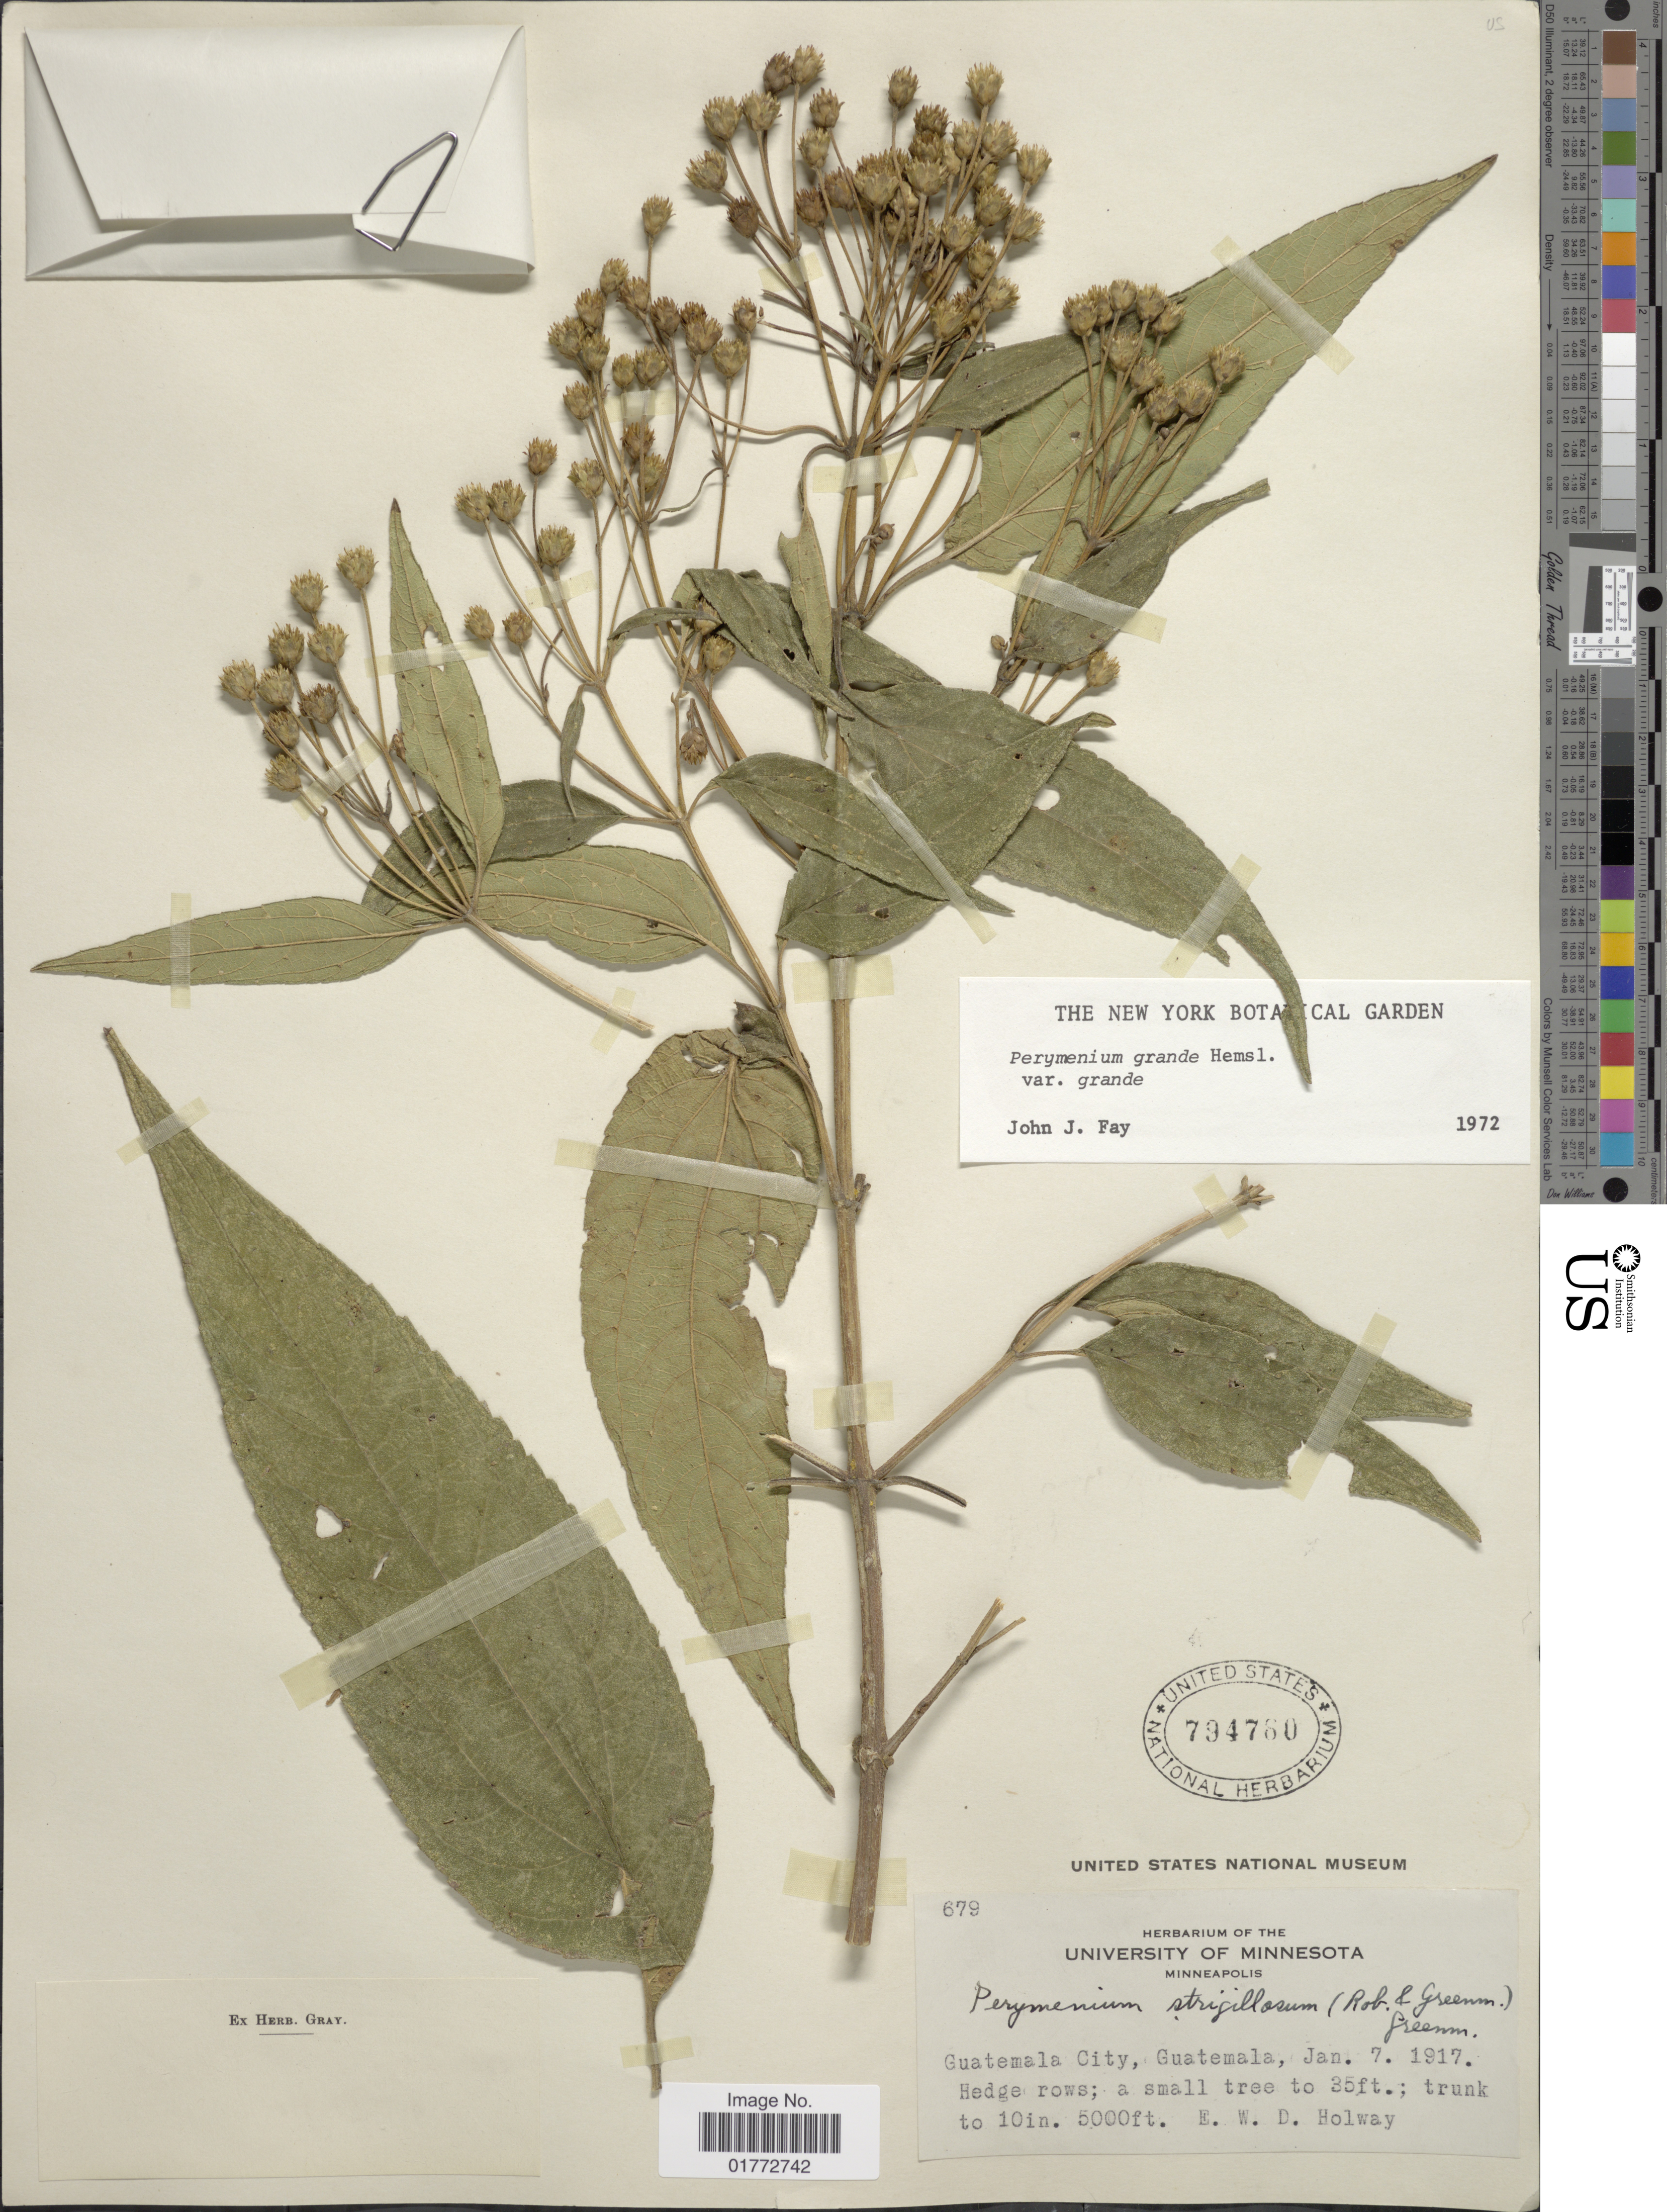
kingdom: Plantae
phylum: Tracheophyta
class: Magnoliopsida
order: Asterales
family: Asteraceae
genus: Perymenium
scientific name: Perymenium grande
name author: Hemsl.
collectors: E. W. D. Holway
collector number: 679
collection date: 1917-01-07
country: Guatemala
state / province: Guatemala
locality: Guatemala City, Guatemala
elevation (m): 1524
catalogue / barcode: US 794760